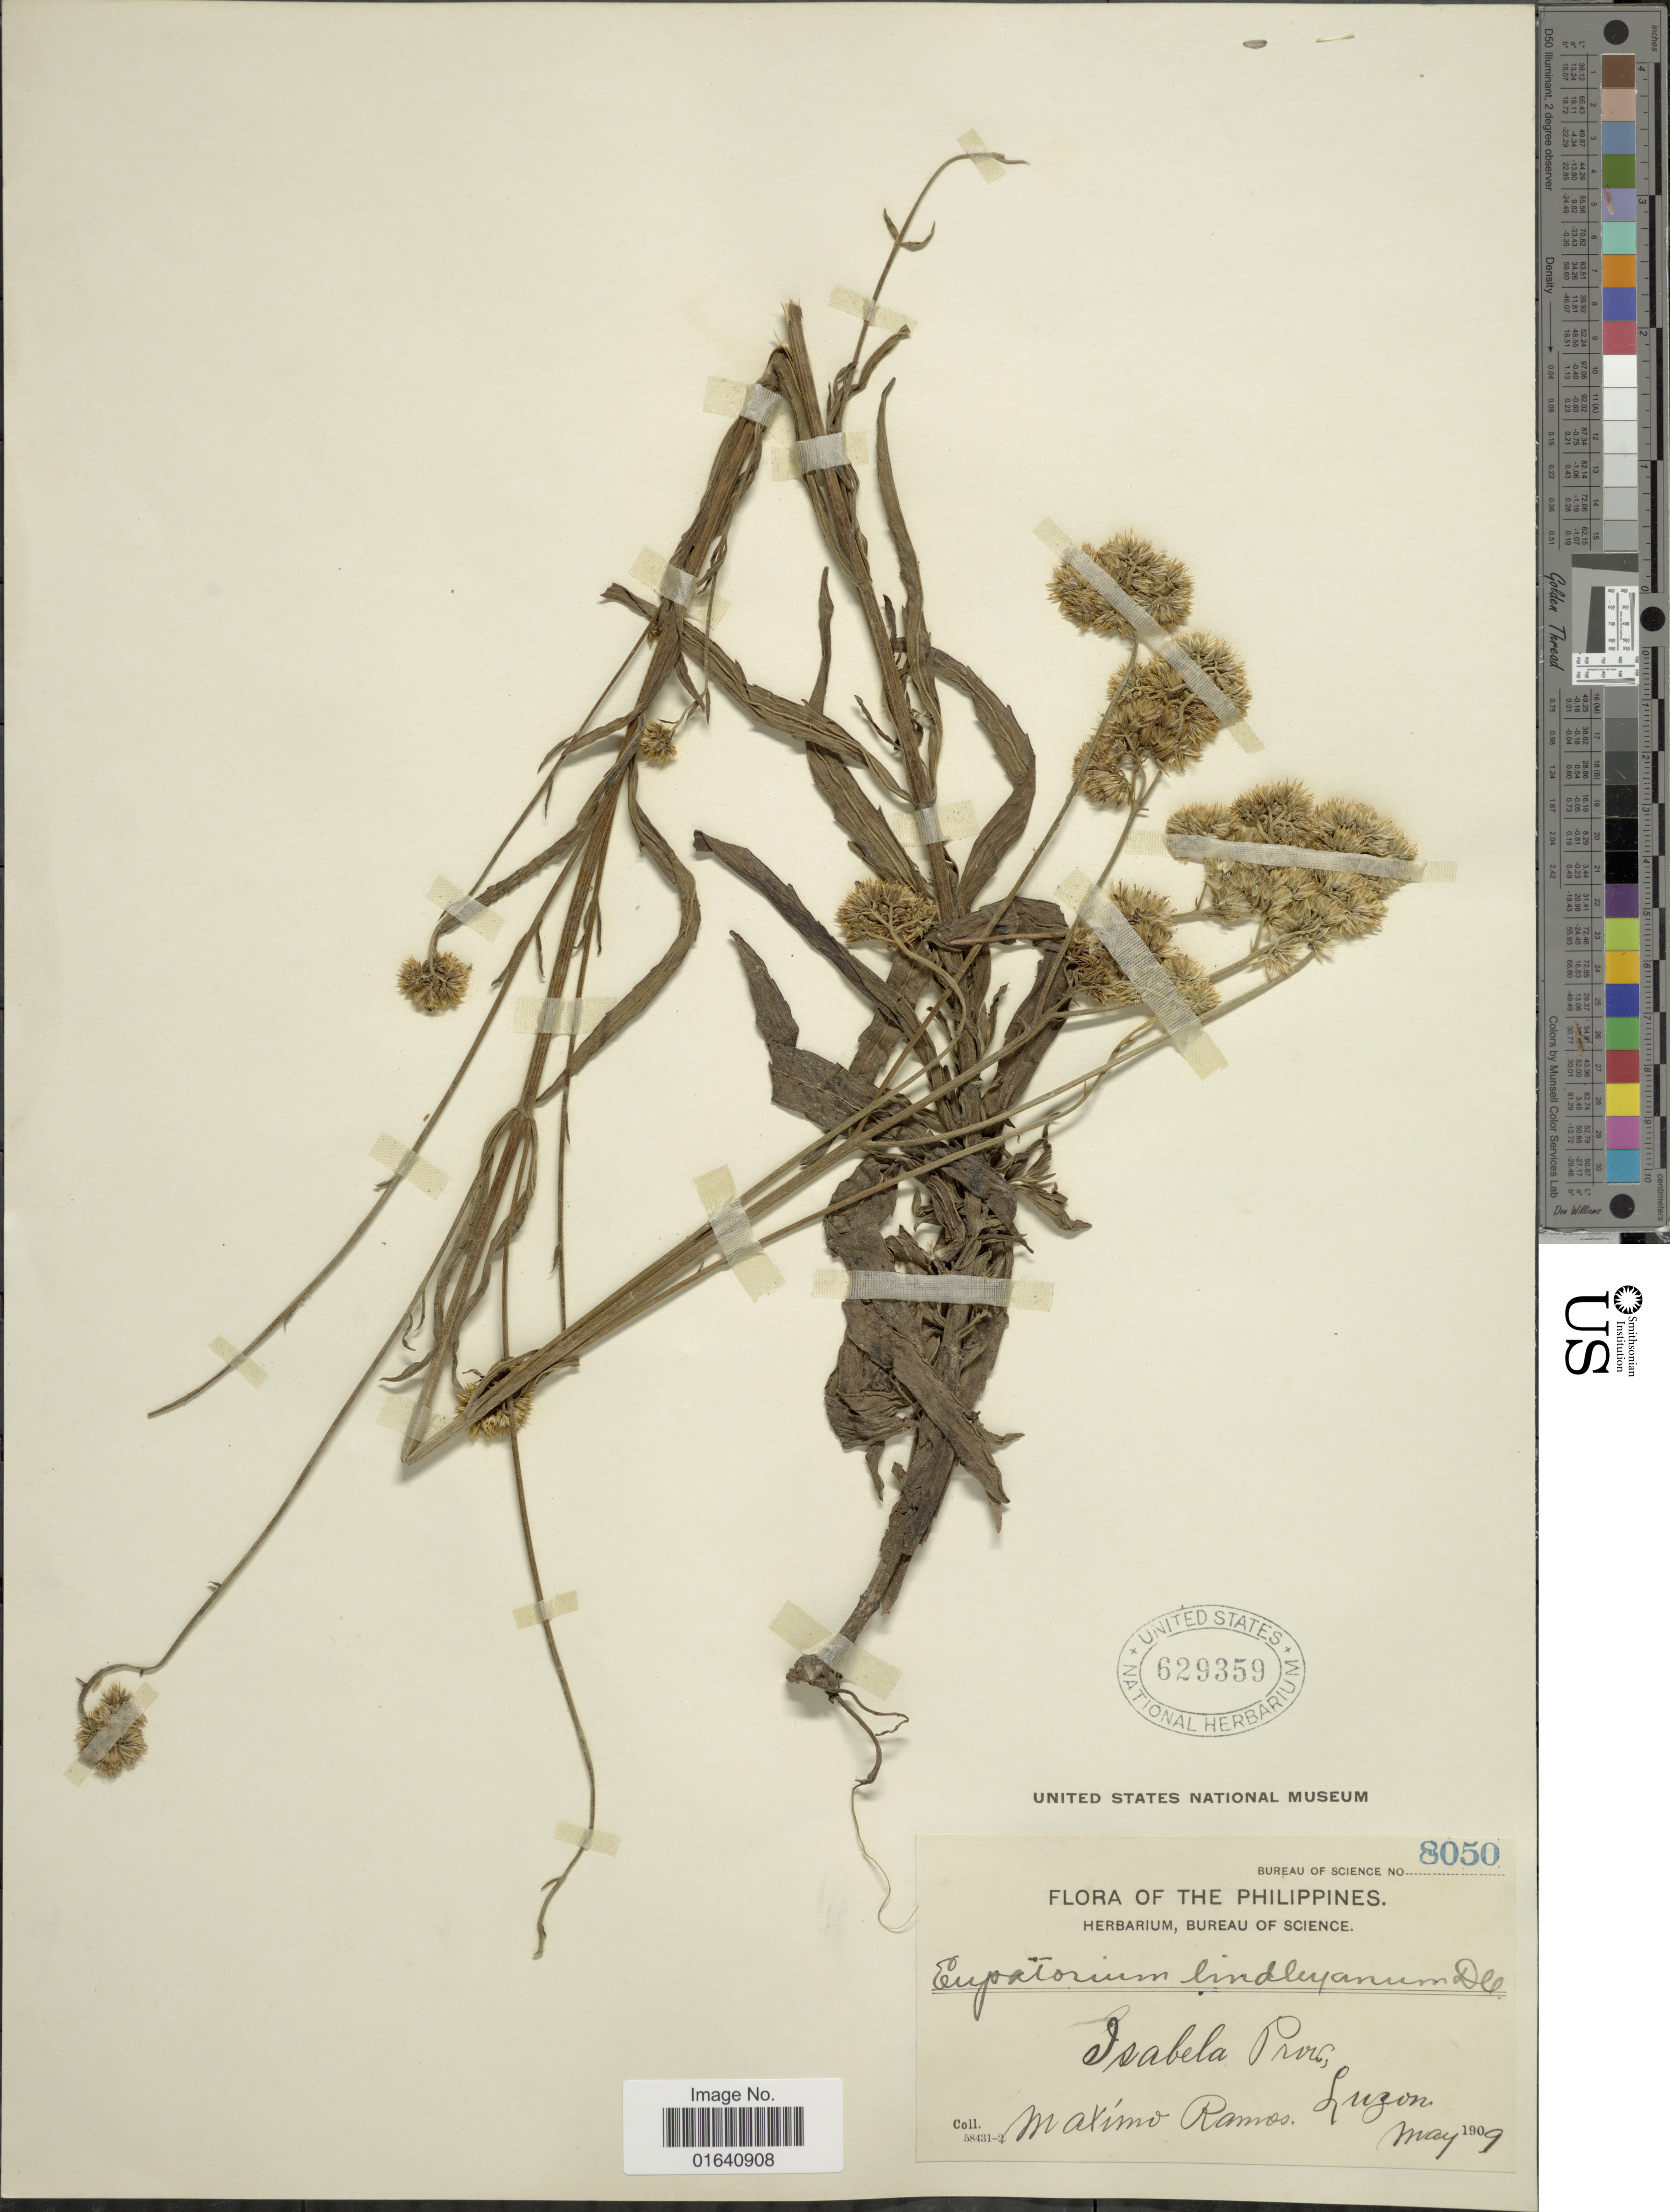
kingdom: Plantae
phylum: Tracheophyta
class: Magnoliopsida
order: Asterales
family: Asteraceae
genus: Eupatorium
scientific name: Eupatorium lindleyanum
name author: DC.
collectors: M. Ramos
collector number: Bureau of Science 8050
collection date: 1909-05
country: Philippines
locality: Isabele Prov, Luzon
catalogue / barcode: US 629359